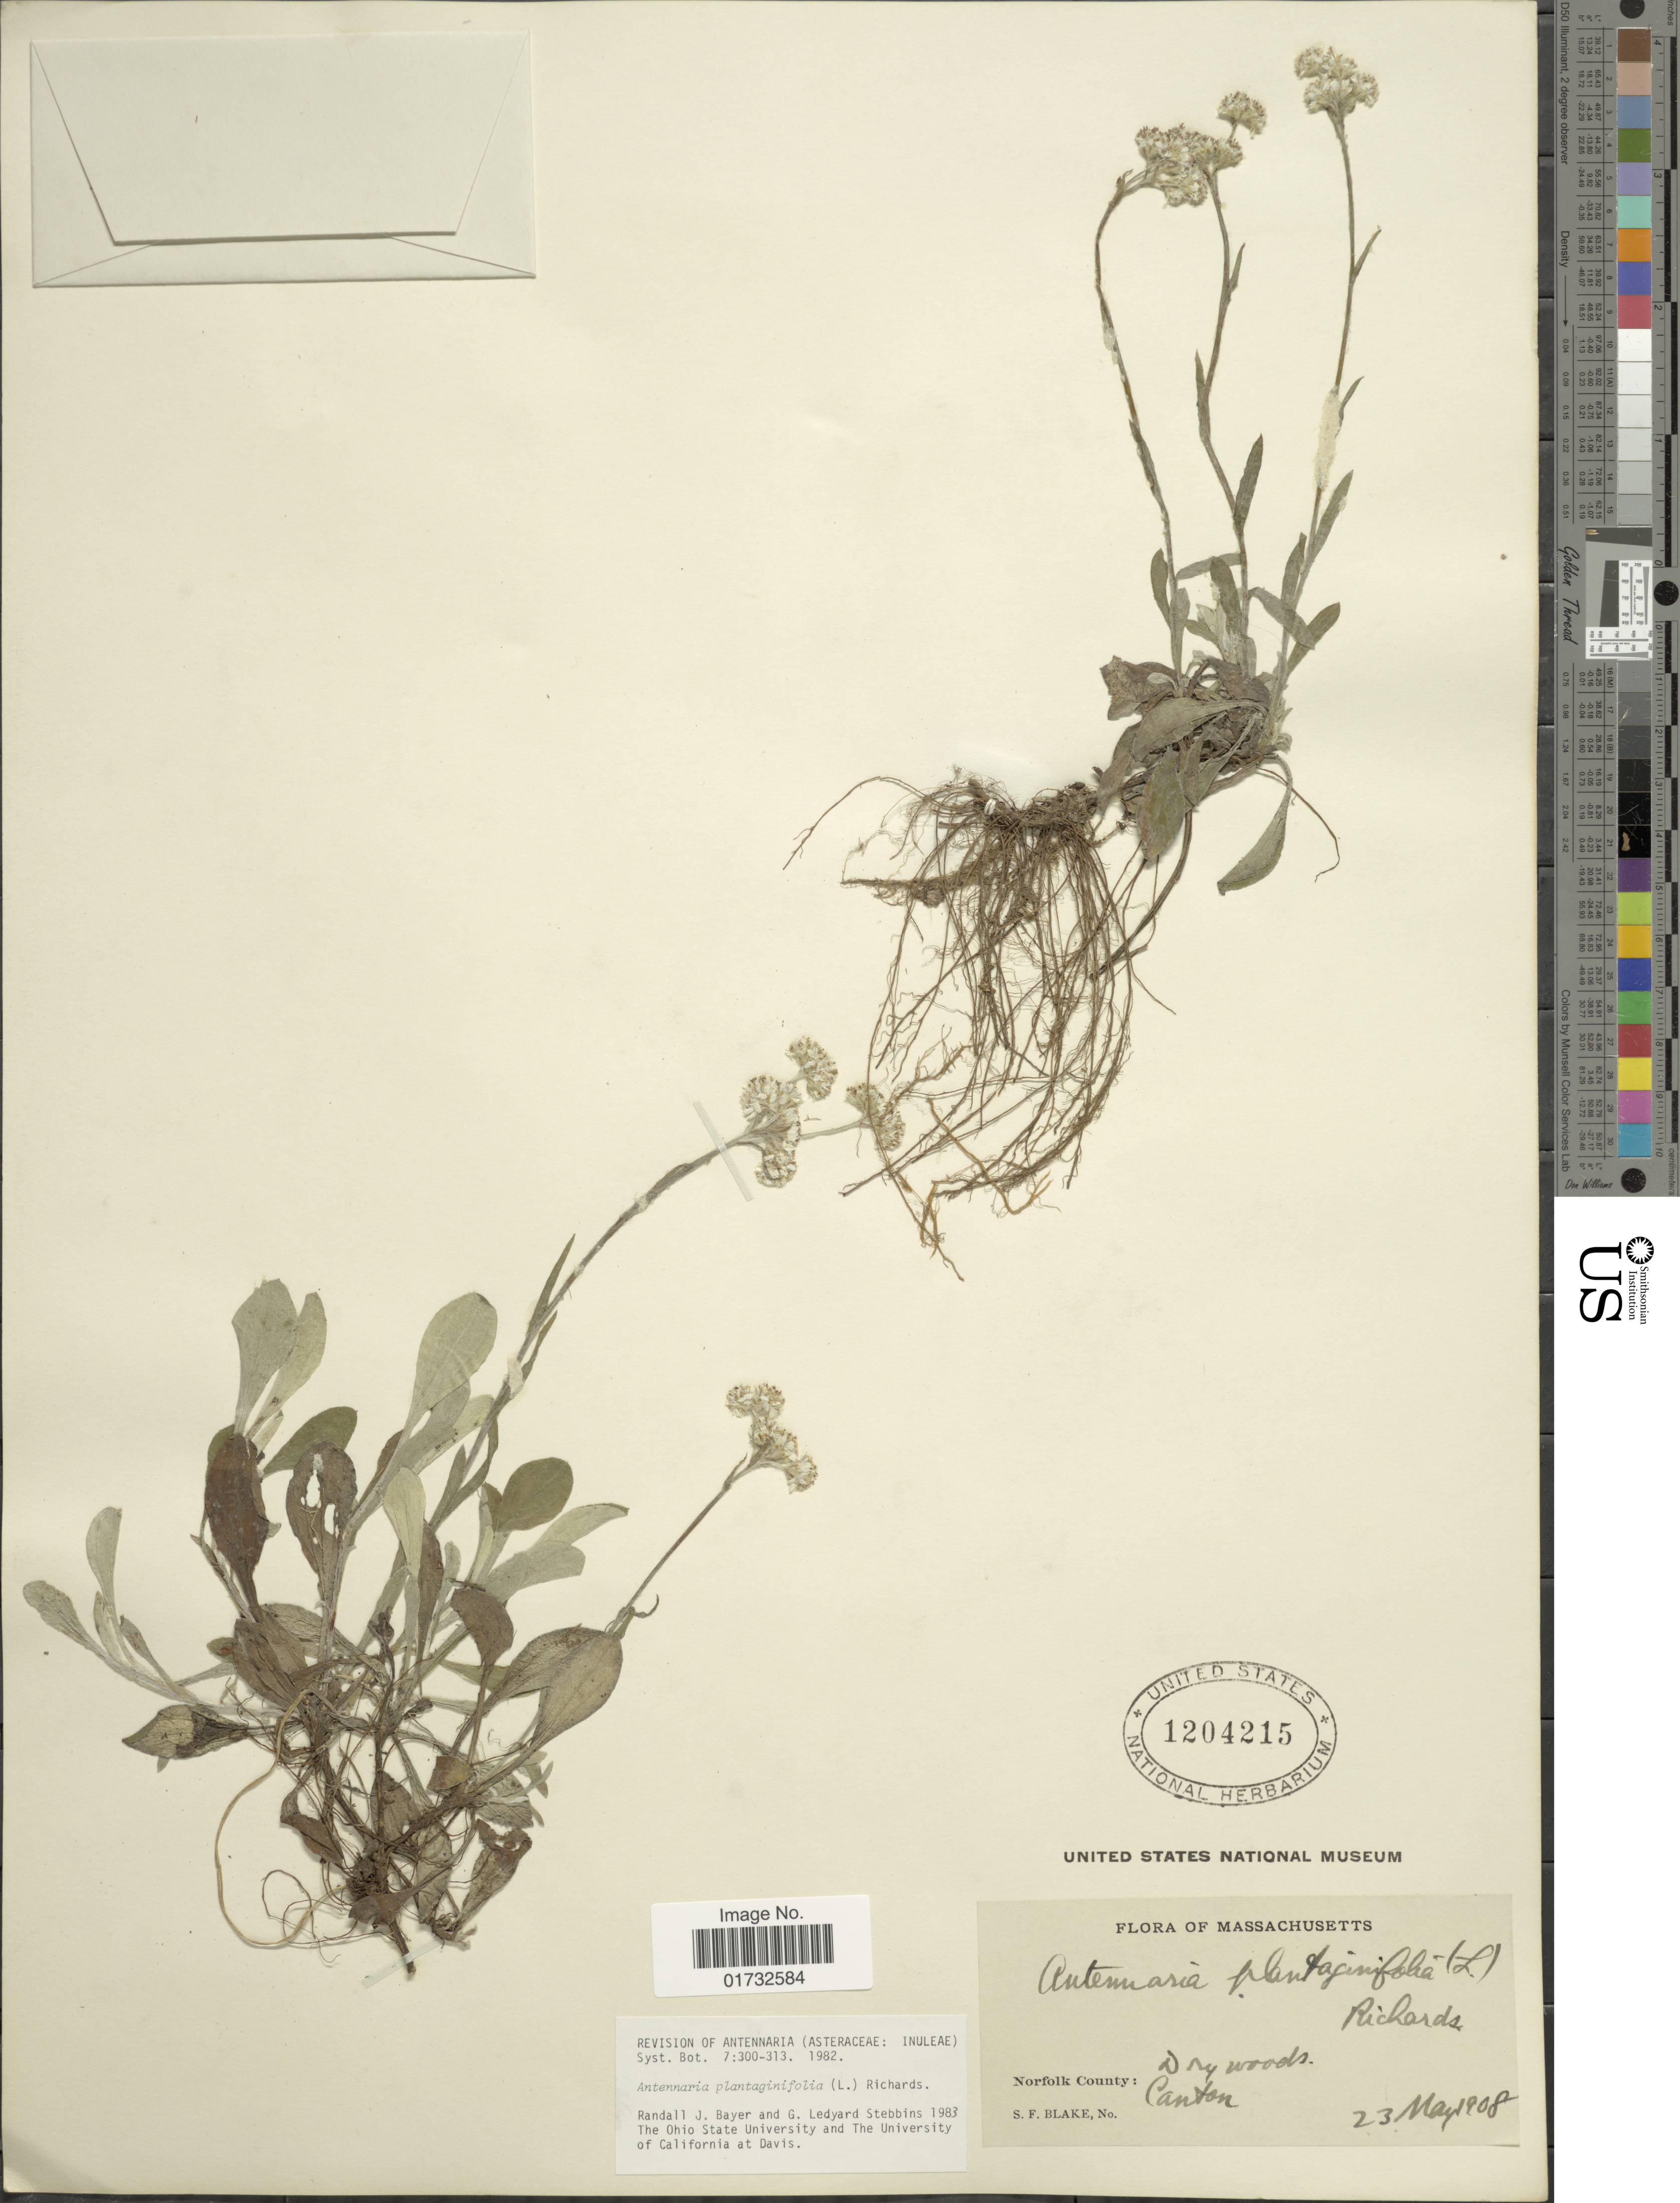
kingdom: Plantae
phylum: Tracheophyta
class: Magnoliopsida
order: Asterales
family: Asteraceae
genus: Antennaria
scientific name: Antennaria plantaginifolia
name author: (L.) Richardson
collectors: S. Blake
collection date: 1908-05-23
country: United States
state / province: Massachusetts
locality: Norfolk County: Canton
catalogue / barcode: US 1204215